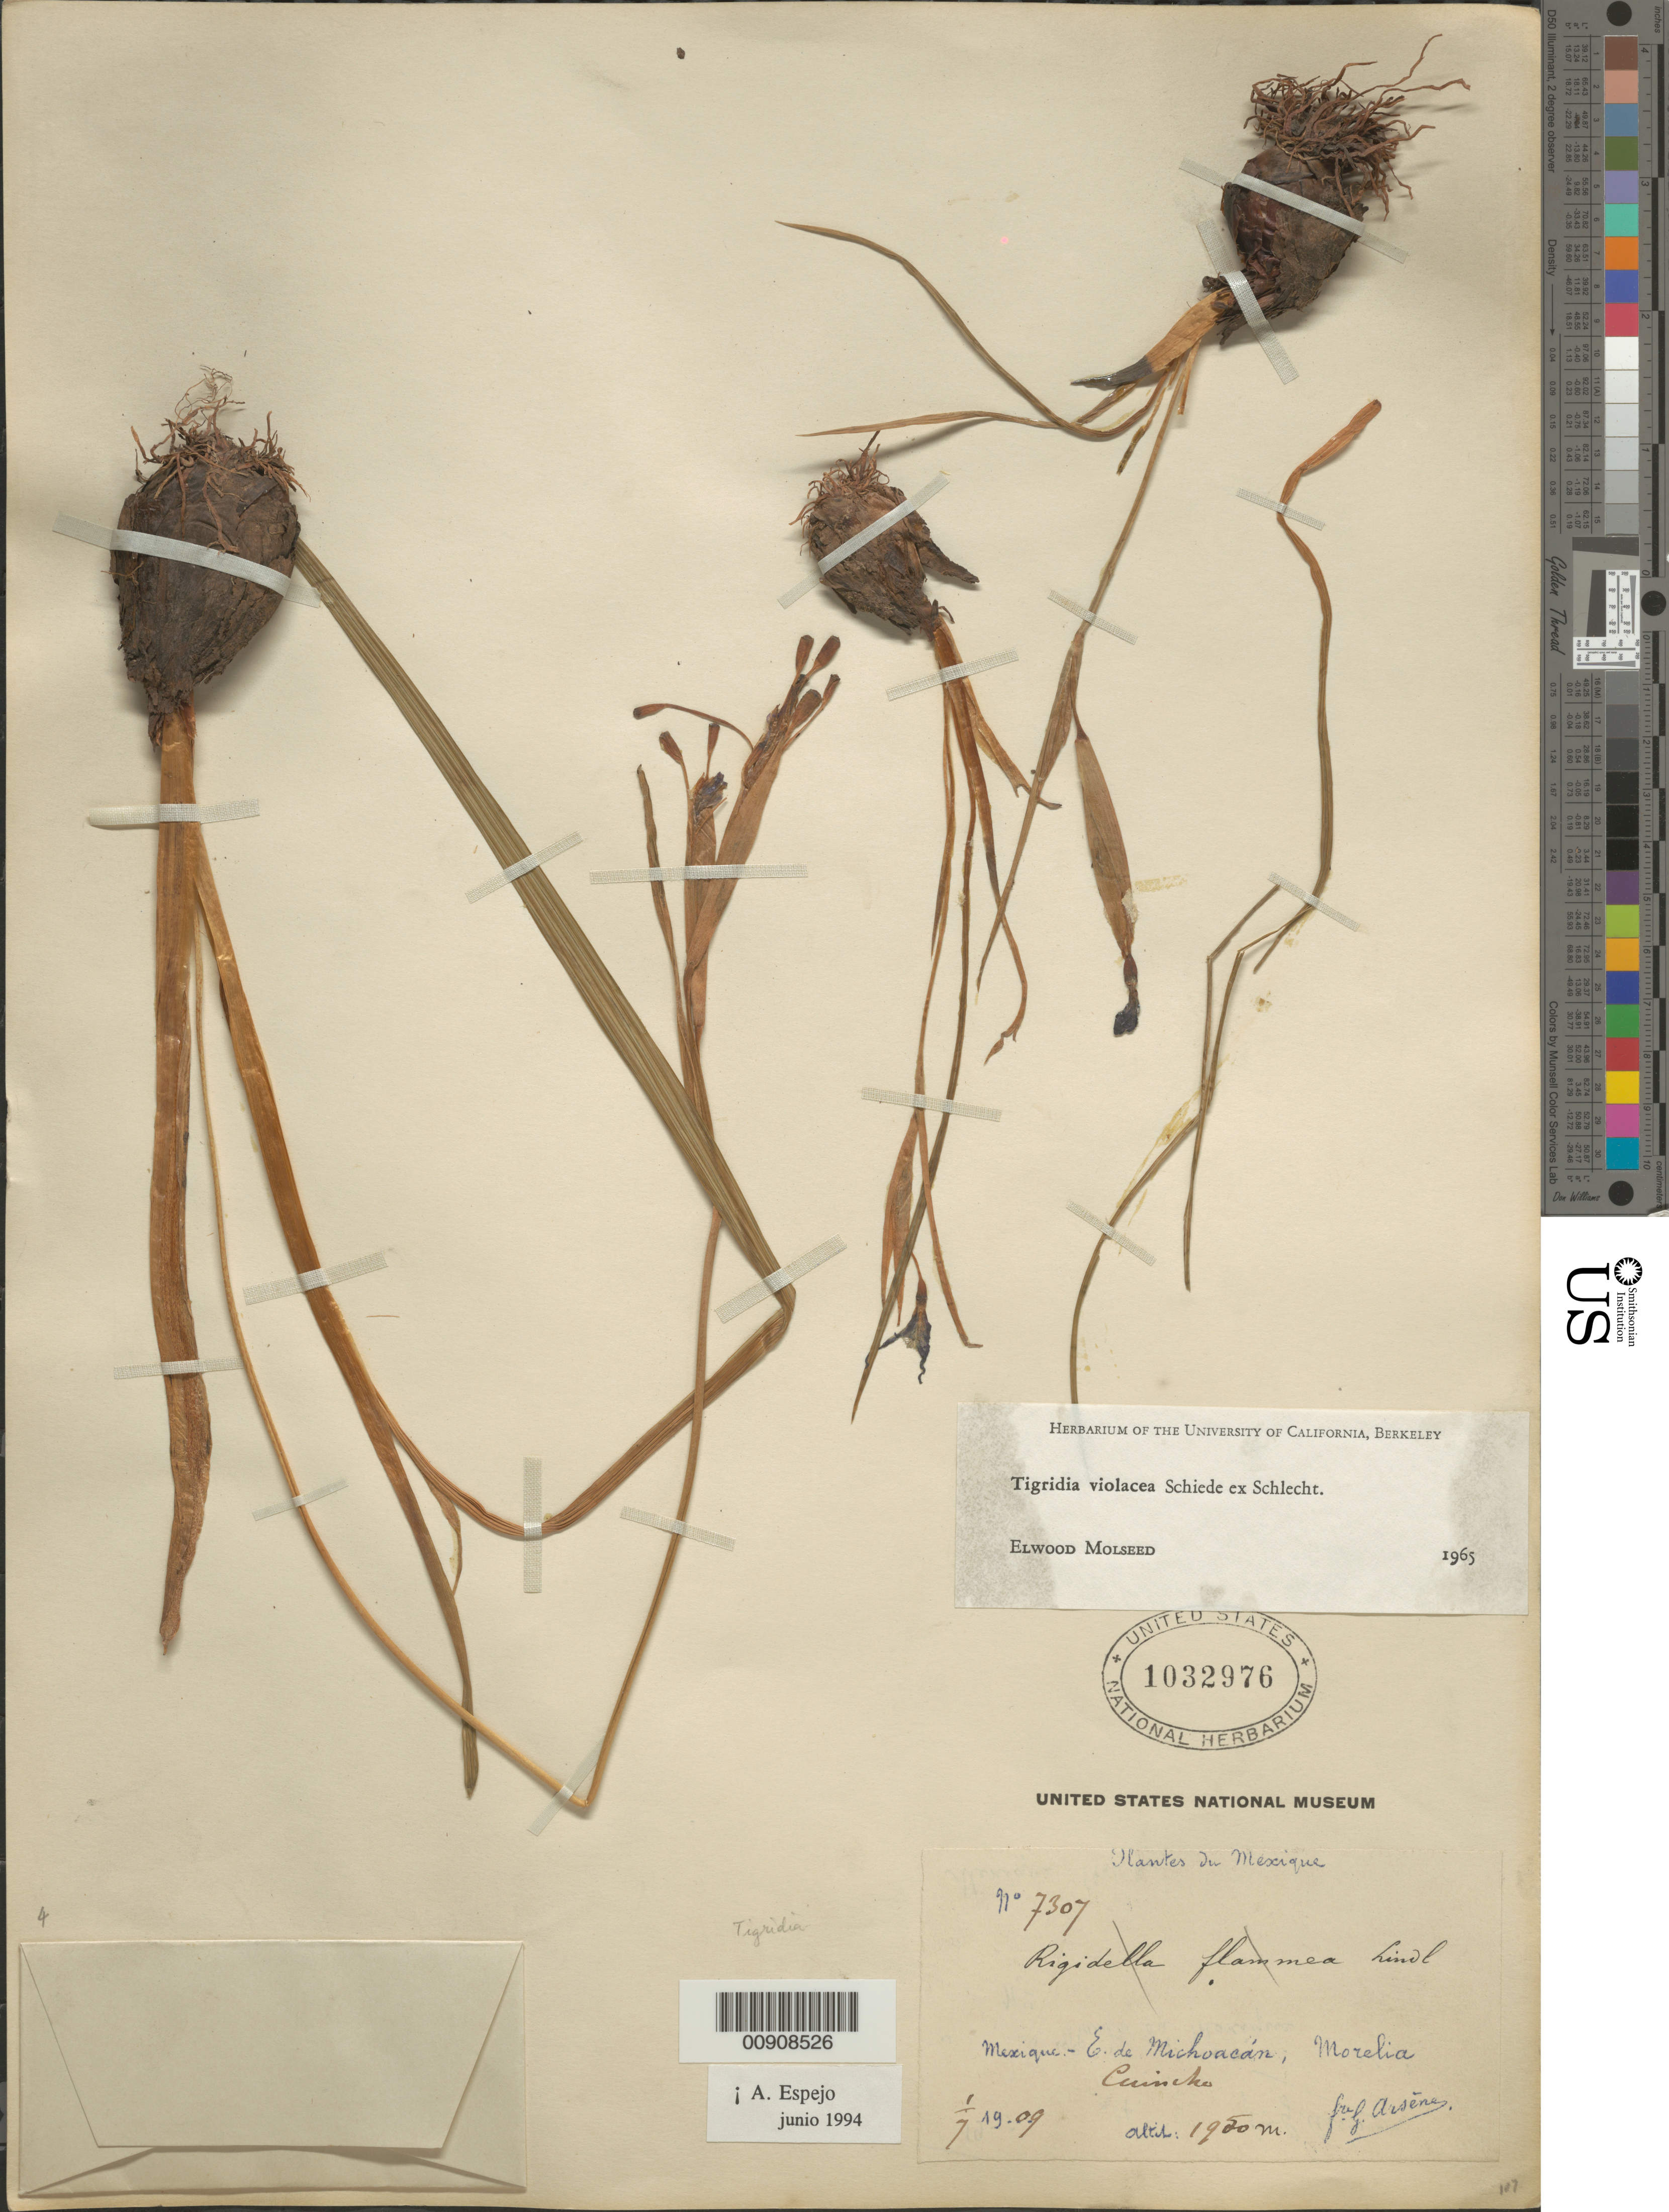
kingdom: Plantae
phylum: Tracheophyta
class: Liliopsida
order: Asparagales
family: Iridaceae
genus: Tigridia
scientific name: Tigridia violacea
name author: Schiede ex Schltdl.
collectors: Bro. G. Arsène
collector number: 7307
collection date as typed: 01 Jul 1909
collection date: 1909-07-01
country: Mexico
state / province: Michoacán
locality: E. de Michoacán, Morelia, Cuincho.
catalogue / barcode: US 1032976